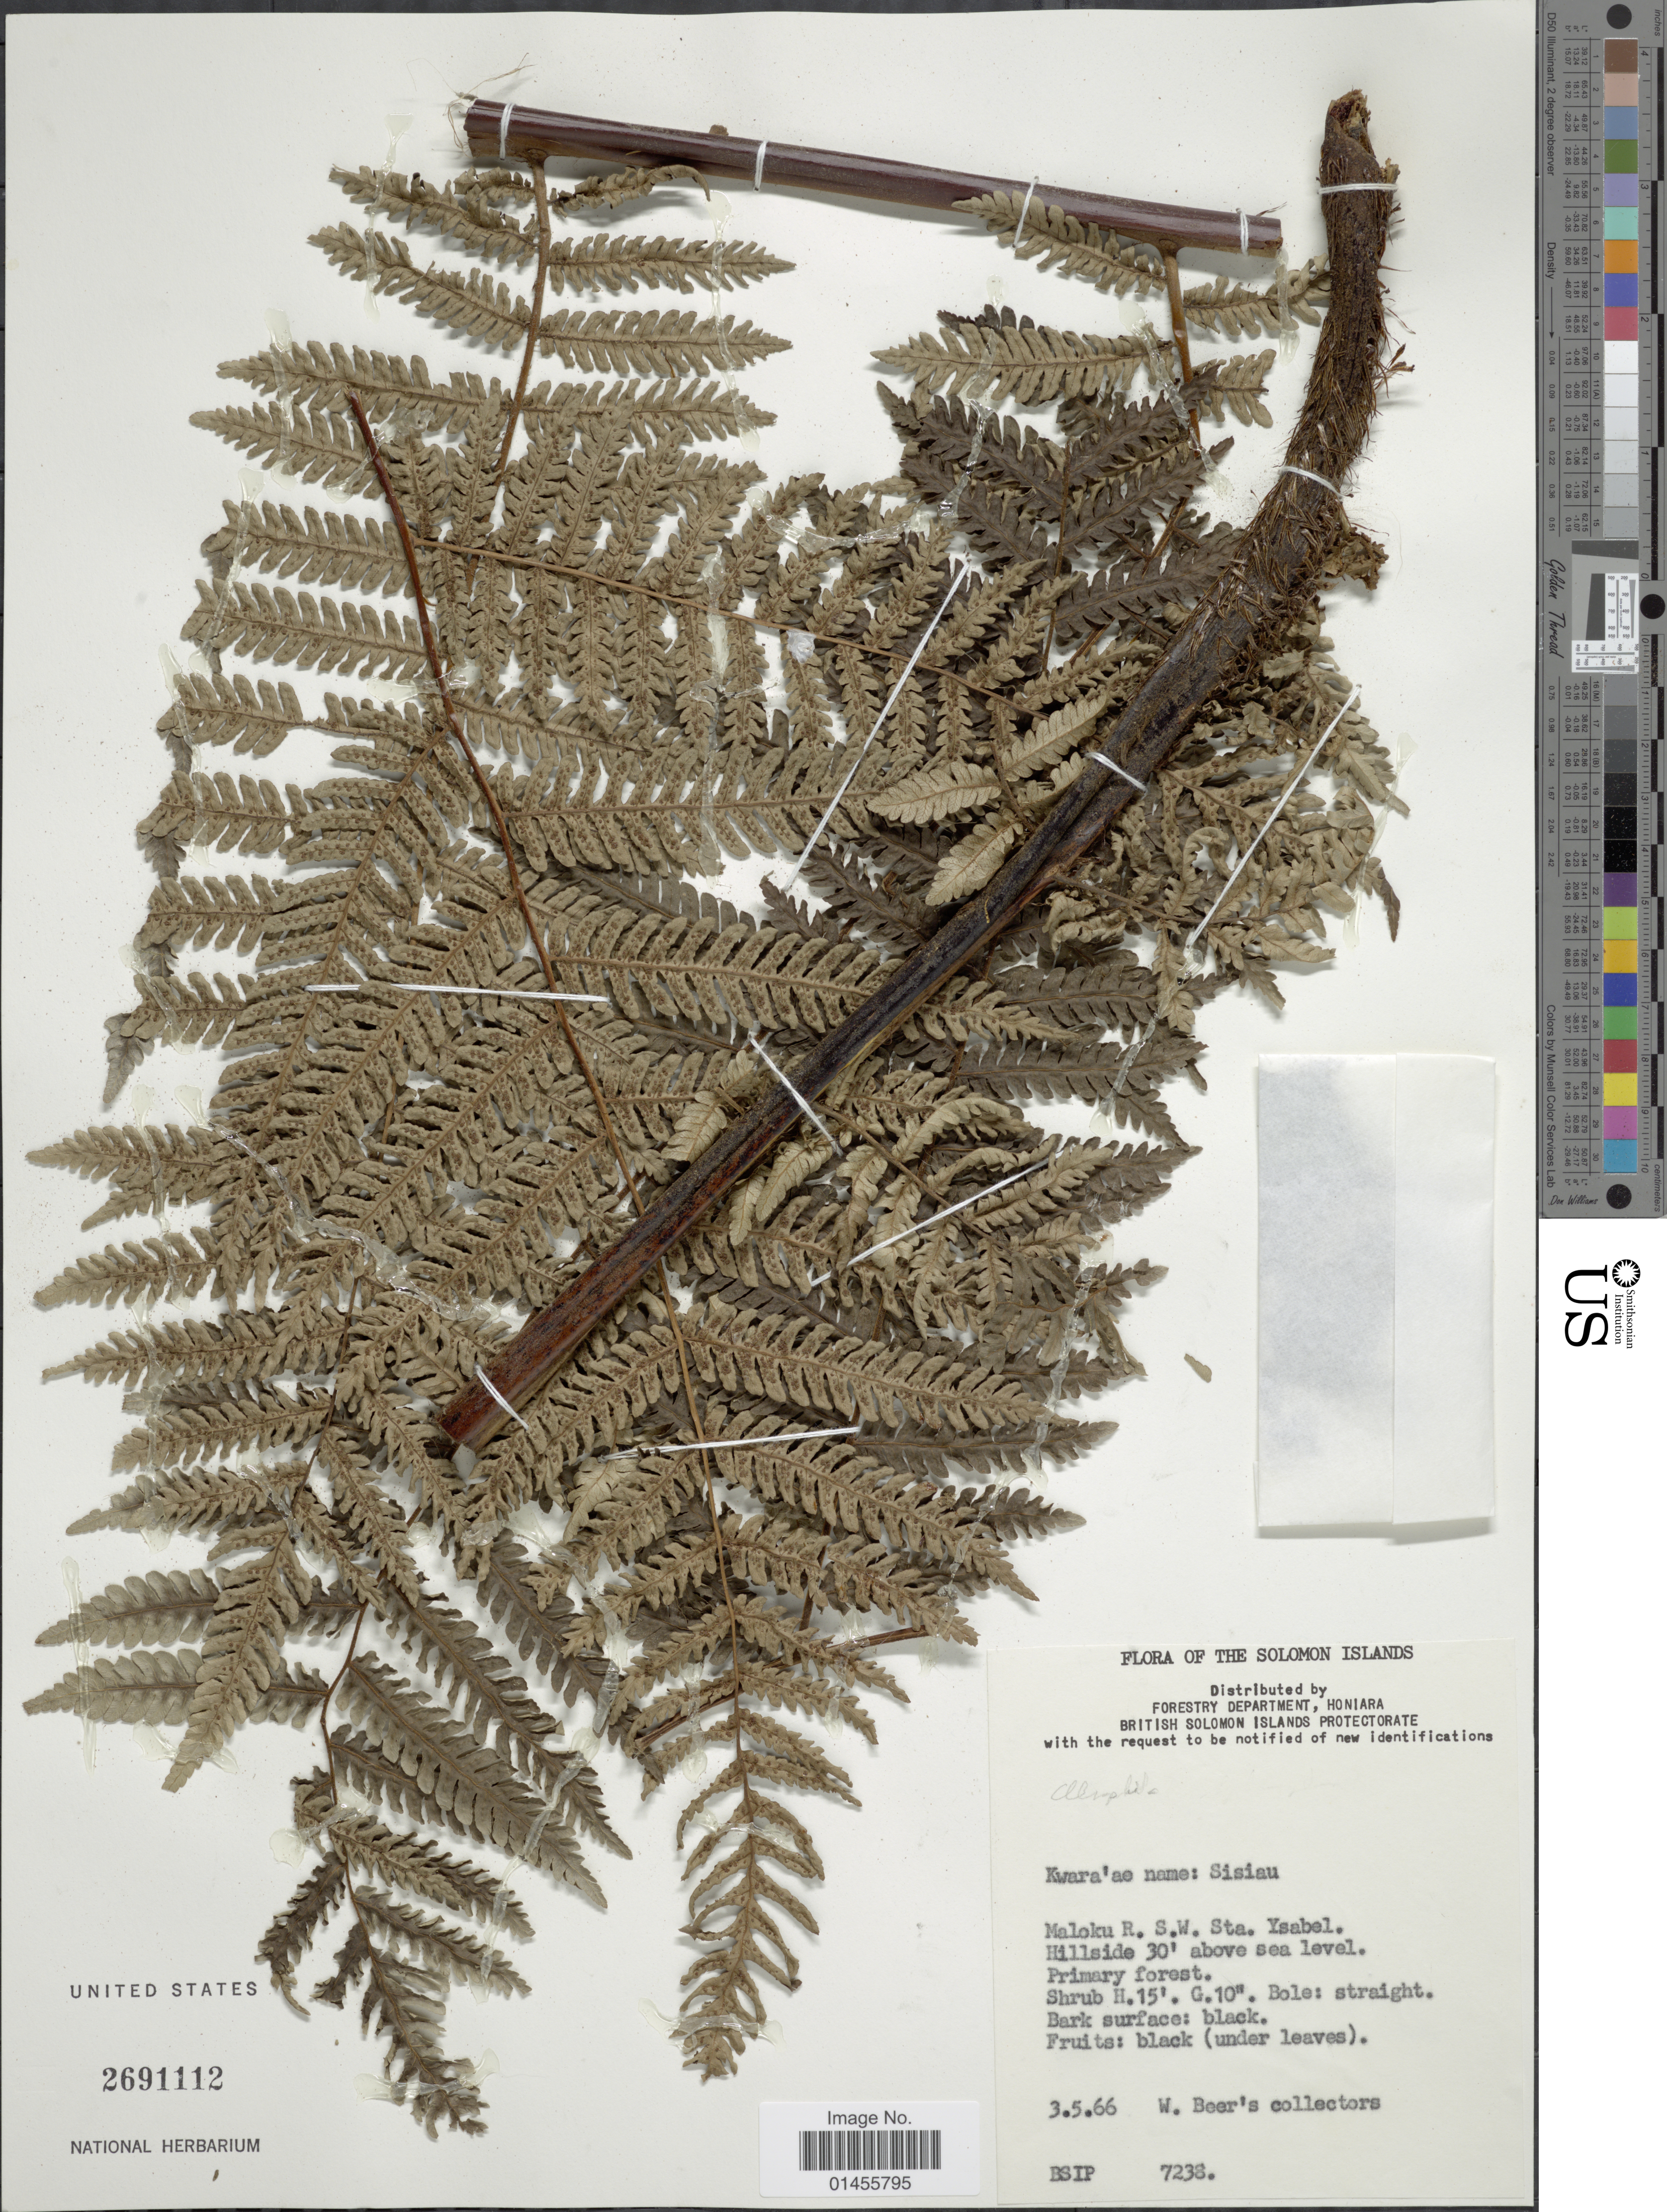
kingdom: Plantae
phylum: Tracheophyta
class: Polypodiopsida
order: Cyatheales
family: Cyatheaceae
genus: Alsophila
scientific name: Alsophila sp.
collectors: Beer's collectors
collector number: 7238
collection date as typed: Transcribed d/m/y: 3/5/66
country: Solomon Islands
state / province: Solomon Islands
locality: Forestry Department, Honiara. British Solomon Islands Protectorate. Kwara'ae name: Sisiau. Maloku R. S. W. Sta. Ysabel. Hillside 30'above sea level.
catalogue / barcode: US 2691112